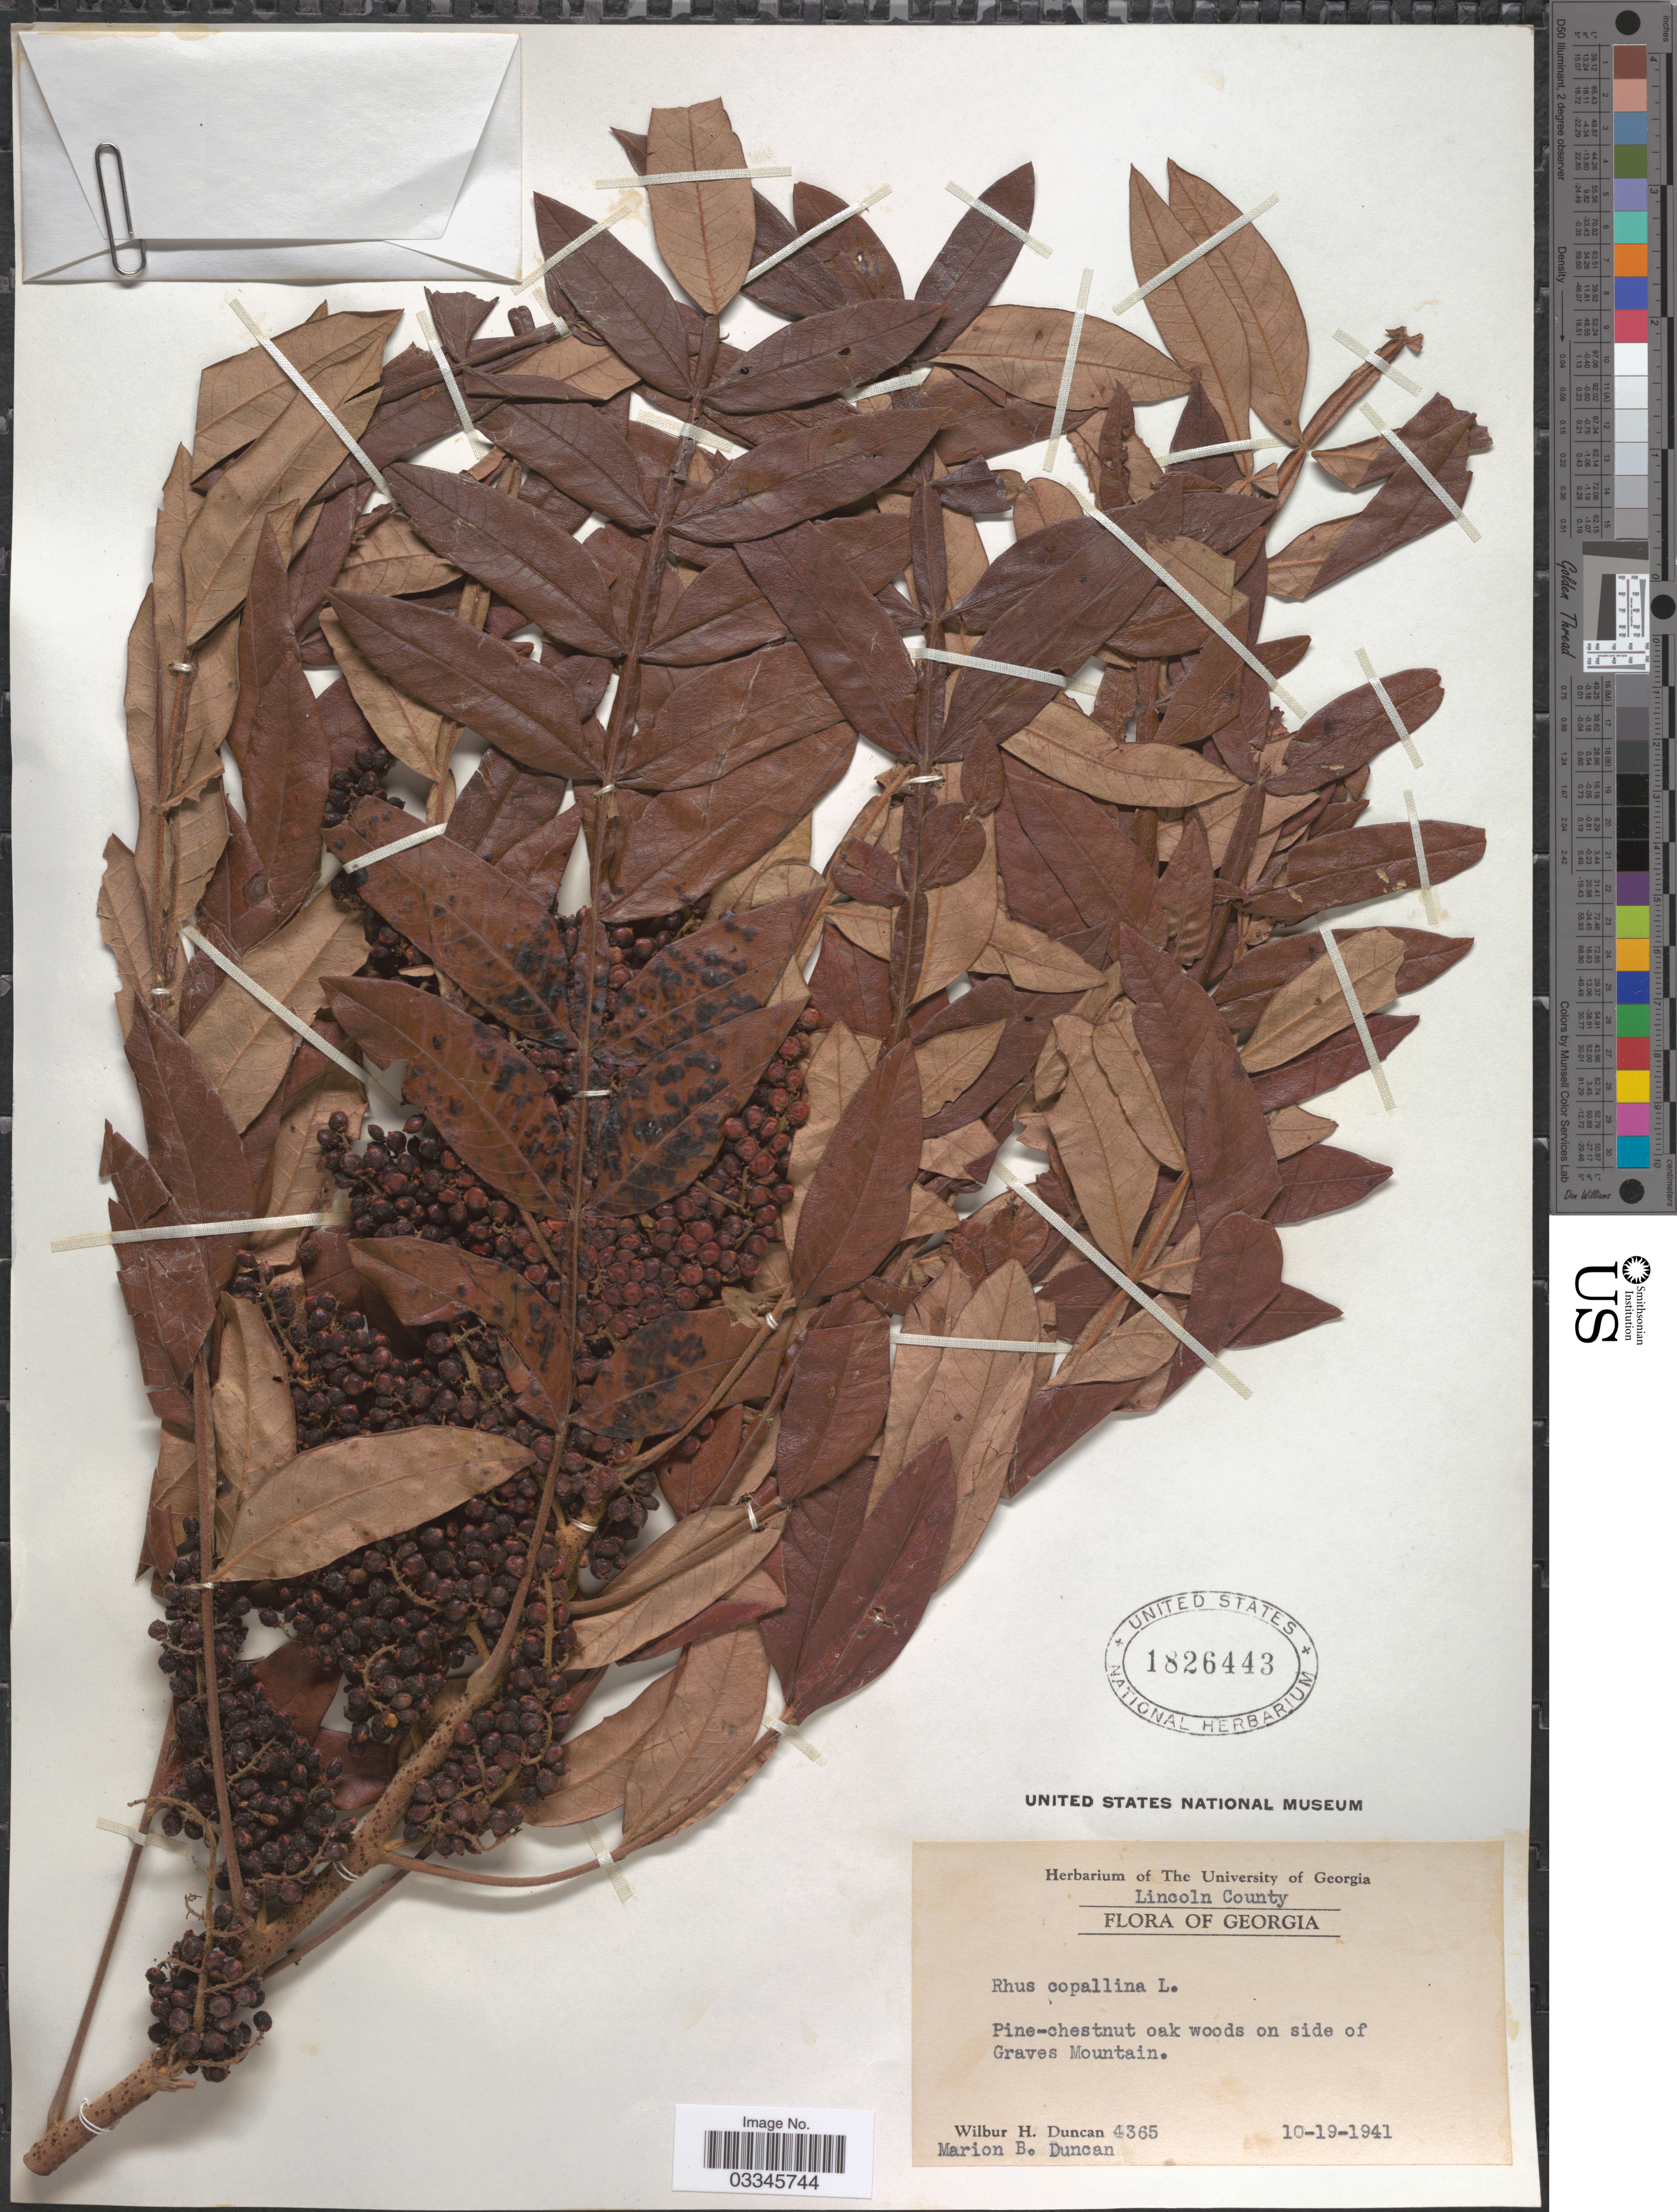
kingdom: Plantae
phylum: Tracheophyta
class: Magnoliopsida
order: Sapindales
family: Anacardiaceae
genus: Rhus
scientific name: Rhus copallinum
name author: L.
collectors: W. H. Duncan & M. Duncan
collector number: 4365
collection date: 1941-10-19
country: United States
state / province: Georgia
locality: Lincoln County. Pine-chestnut oak woods on side of Graves Mountain.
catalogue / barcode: US 1826443